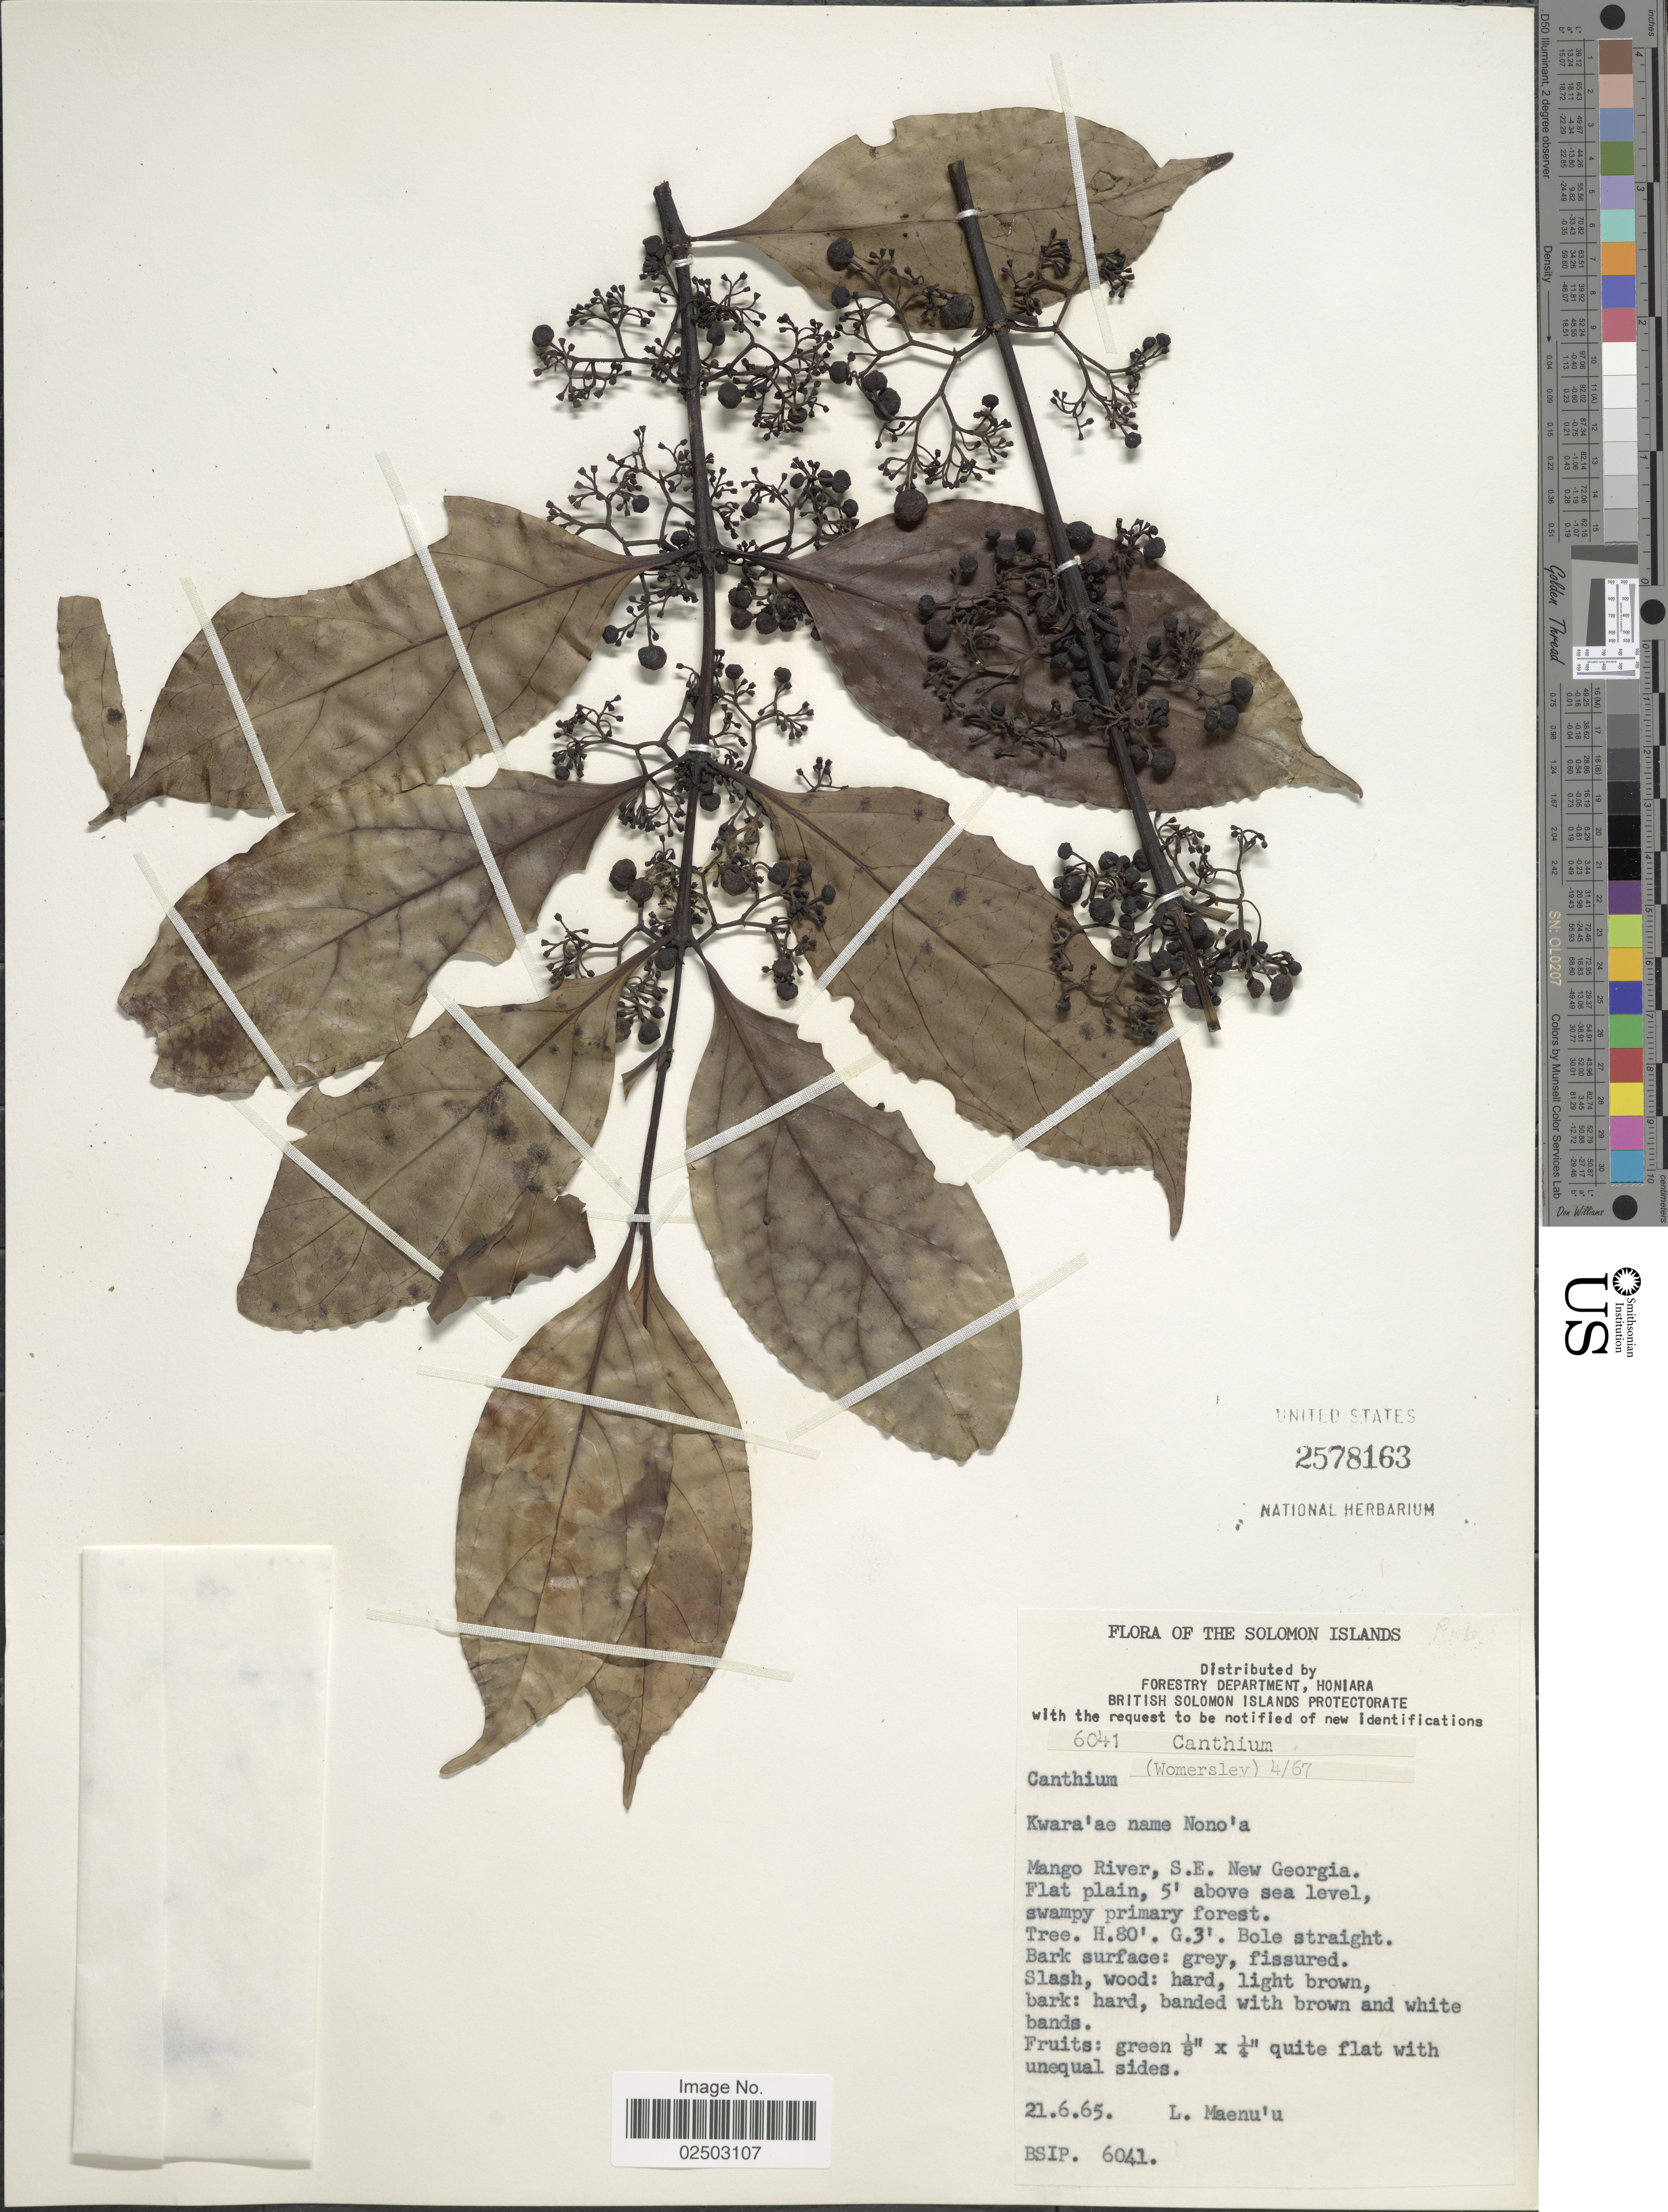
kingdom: Plantae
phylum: Tracheophyta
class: Magnoliopsida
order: Gentianales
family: Rubiaceae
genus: Bridsonia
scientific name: Bridsonia chamaedendrum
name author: (Kuntze) Verstraete & A.E. van Wyk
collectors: L. Maenu'u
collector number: BSIP6041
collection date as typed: Transcribed d/m/y: 21/6/65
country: Solomon Islands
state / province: Solomon Islands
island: New Georgia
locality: Mango River, S.E. New Georgia, Flat plain, swampy pirmary forest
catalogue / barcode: US 2578163